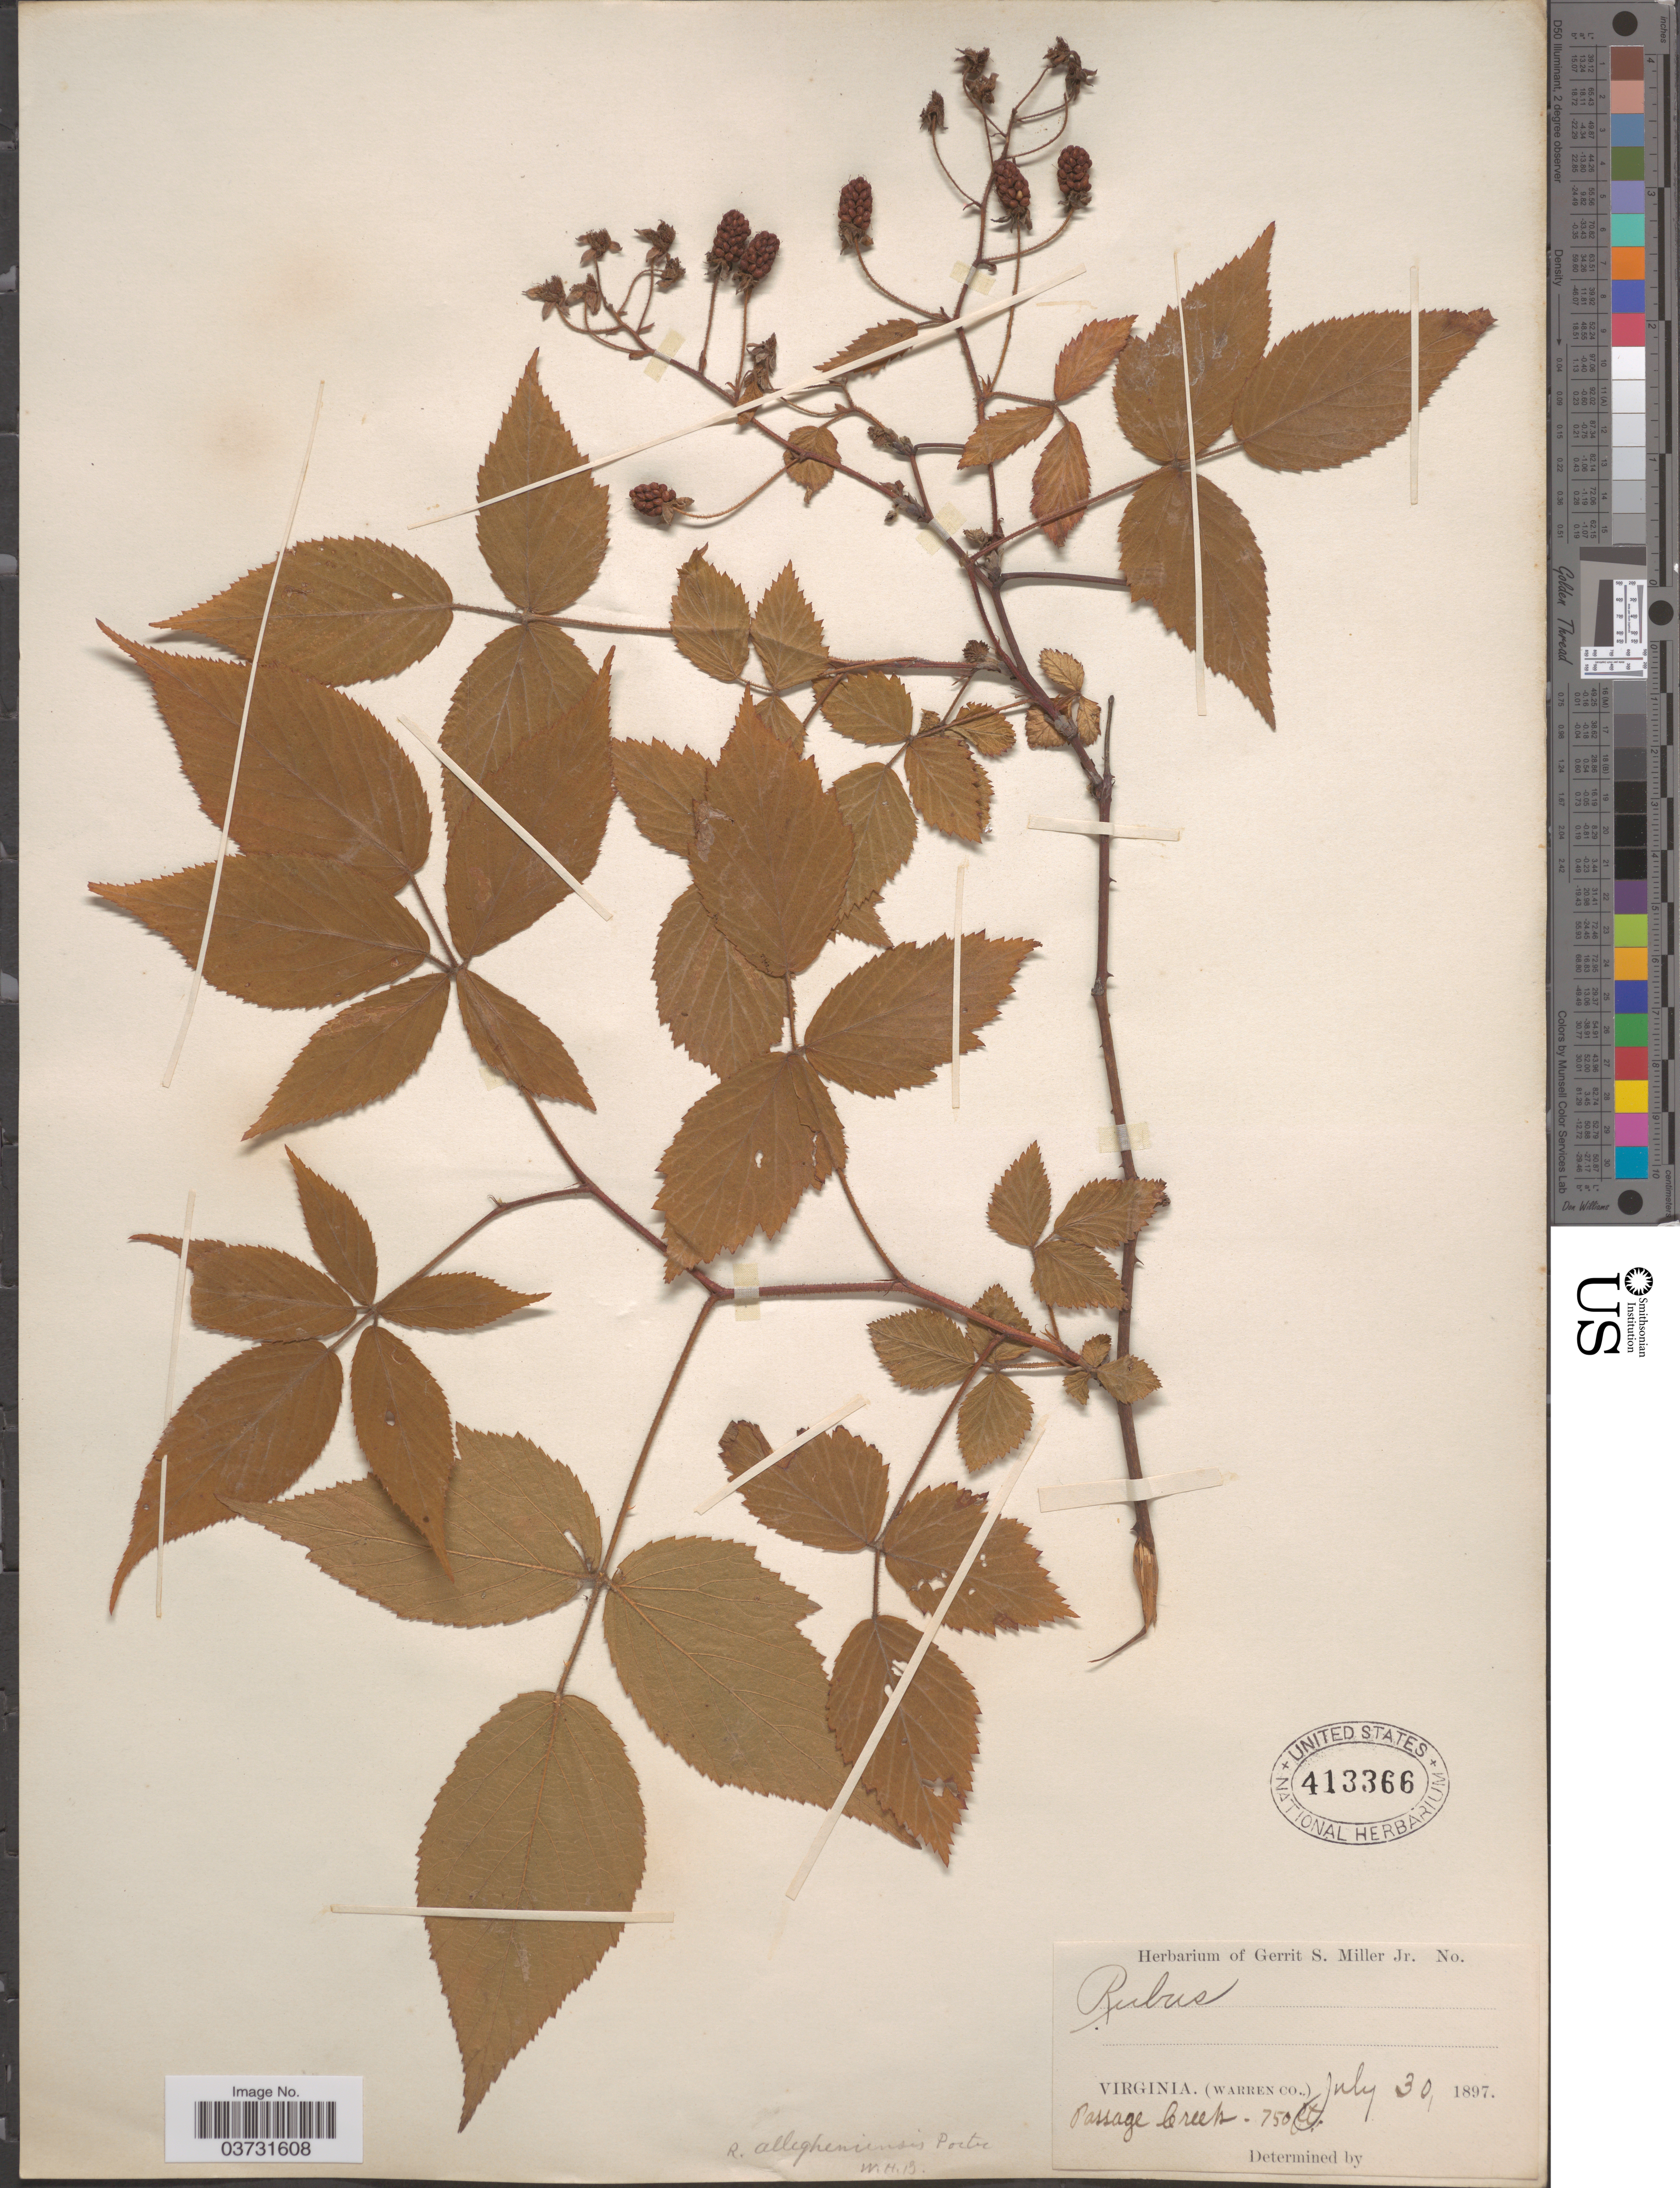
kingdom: Plantae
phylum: Tracheophyta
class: Magnoliopsida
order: Rosales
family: Rosaceae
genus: Rubus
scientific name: Rubus nigrobaccus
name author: L.H. Bailey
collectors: ex herb. Gerrit S. Miller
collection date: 1897-07-30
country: United States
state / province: Virginia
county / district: Warren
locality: Passage Creek.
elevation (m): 229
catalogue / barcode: US 413366